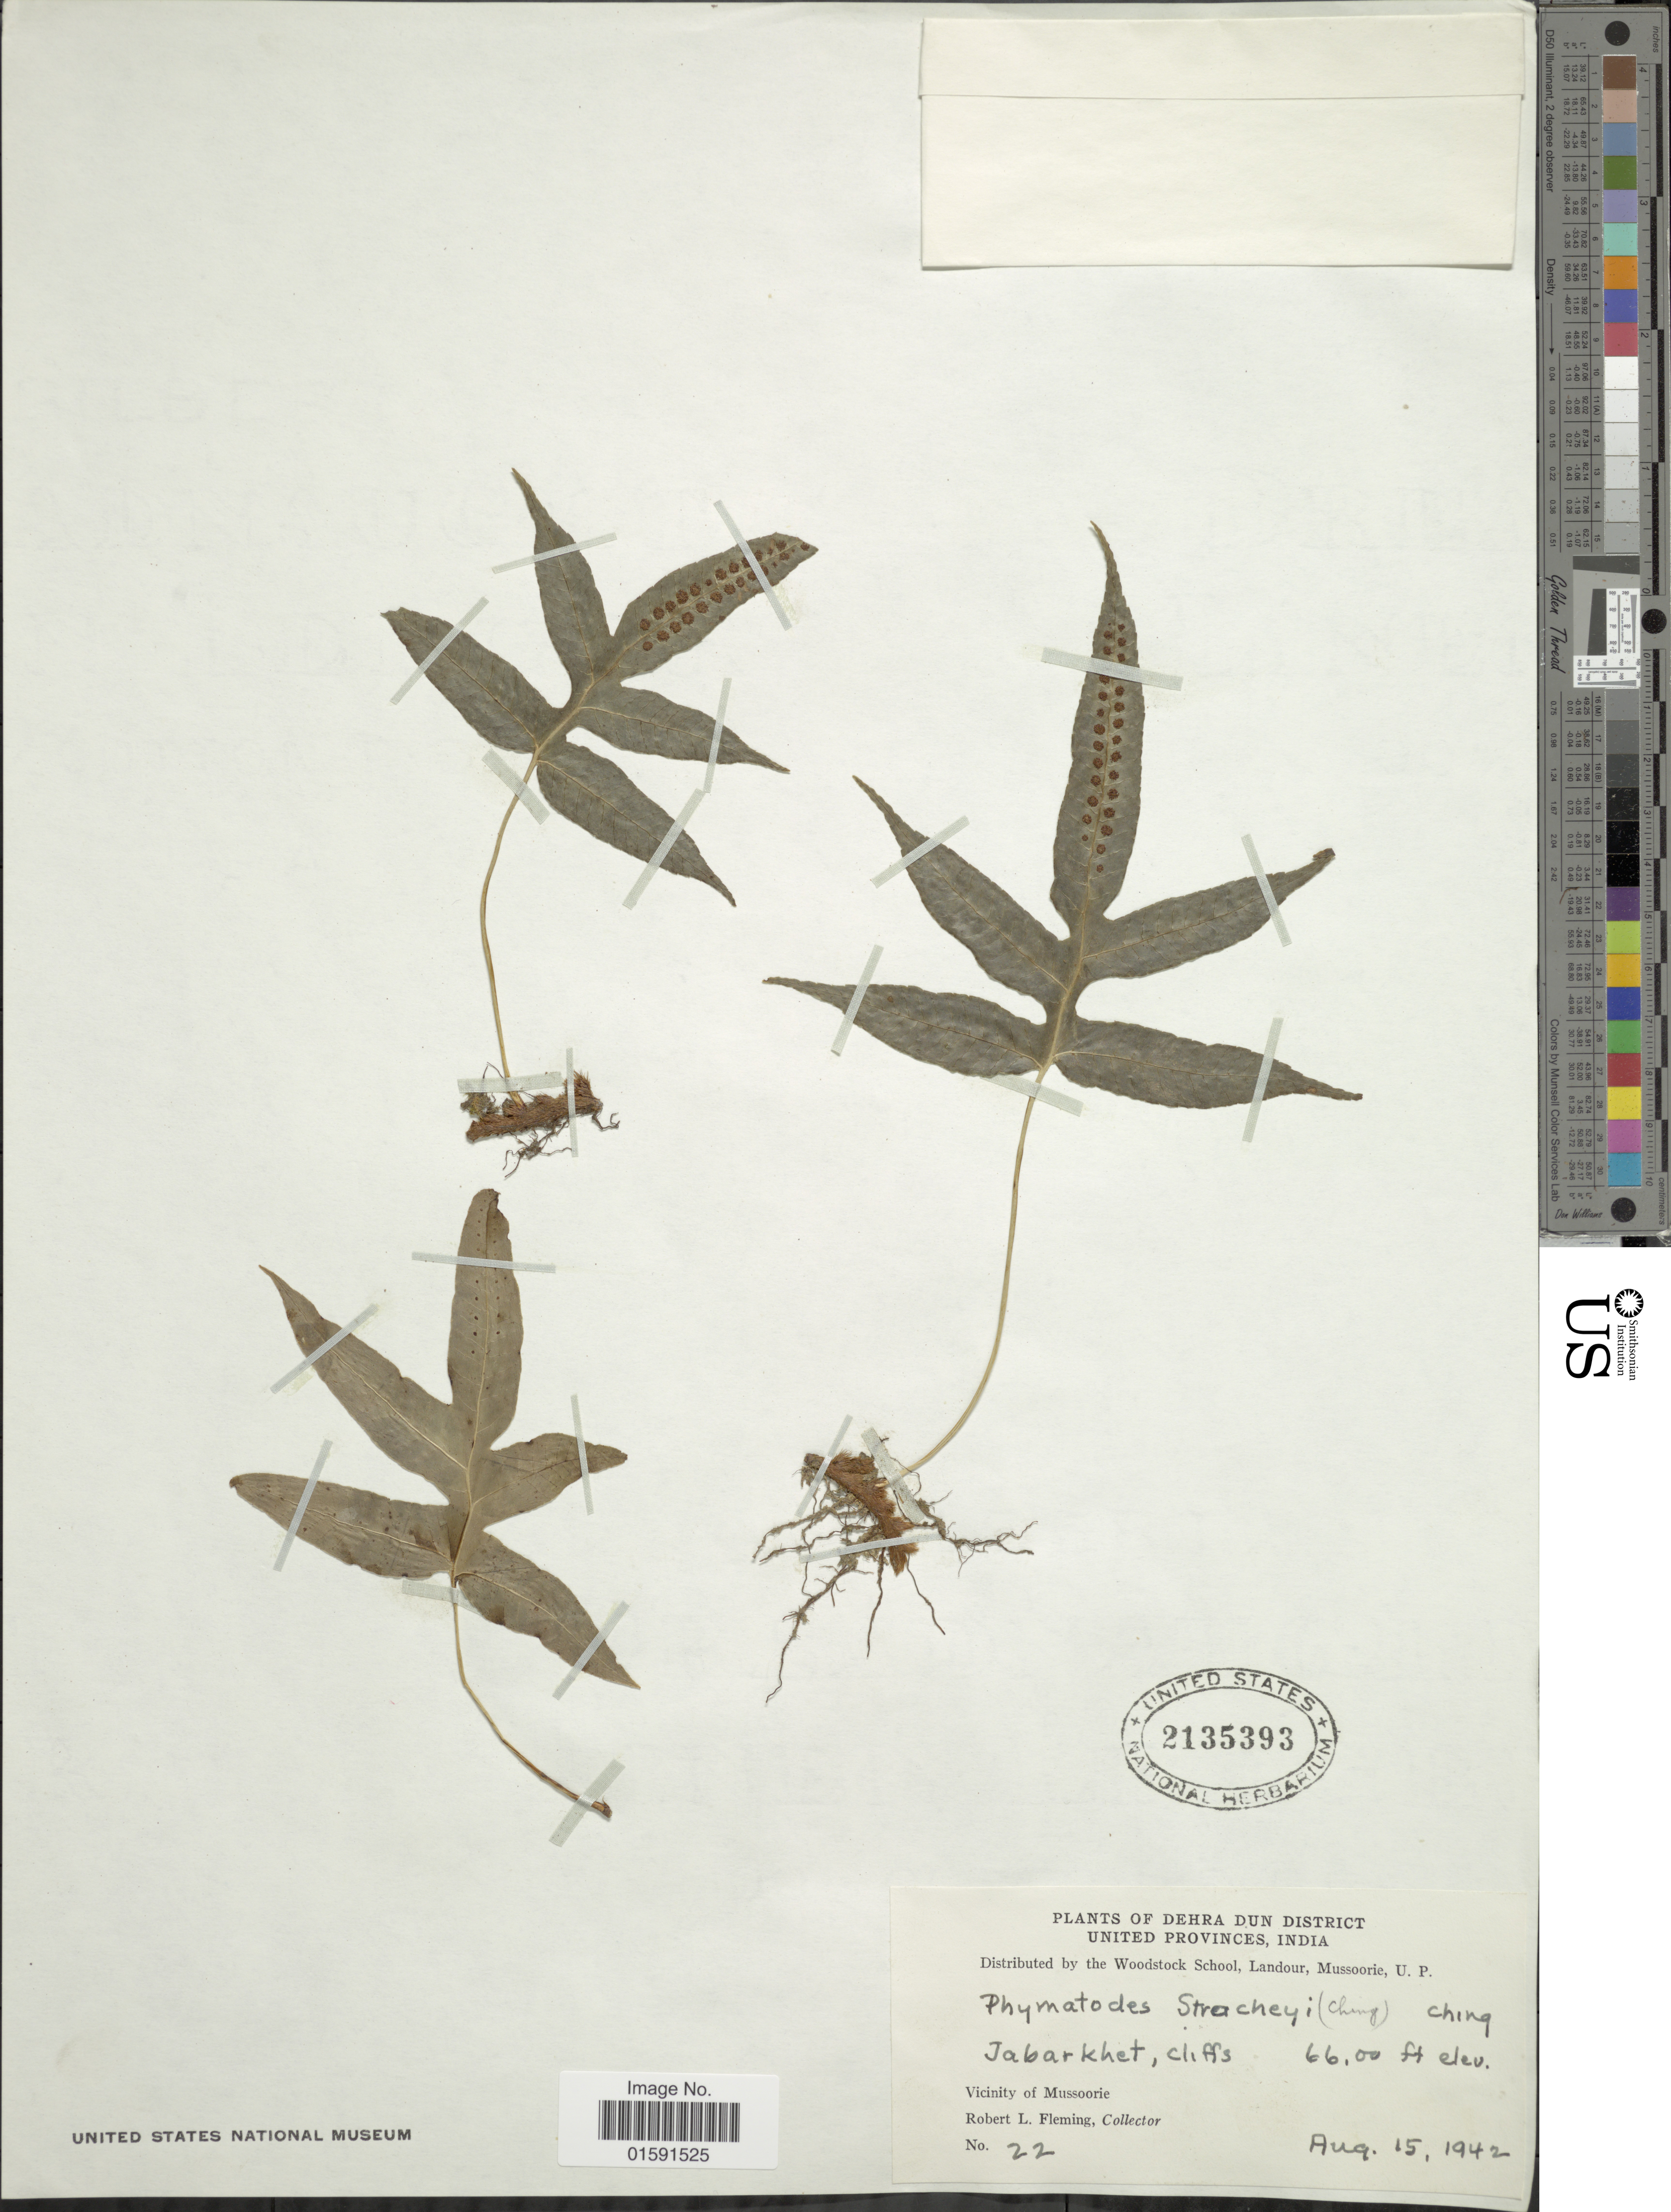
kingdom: Plantae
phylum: Tracheophyta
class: Polypodiopsida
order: Polypodiales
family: Polypodiaceae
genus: Selliguea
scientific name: Selliguea stracheyi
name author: (Ching) S. L. Yu et al.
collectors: R. Fleming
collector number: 22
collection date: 1942-08-15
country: India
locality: Dehra Dun District, United Provinces, India. Jabarkhet, Vicinity of Mussoorie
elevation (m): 2012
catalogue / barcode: US 2135393